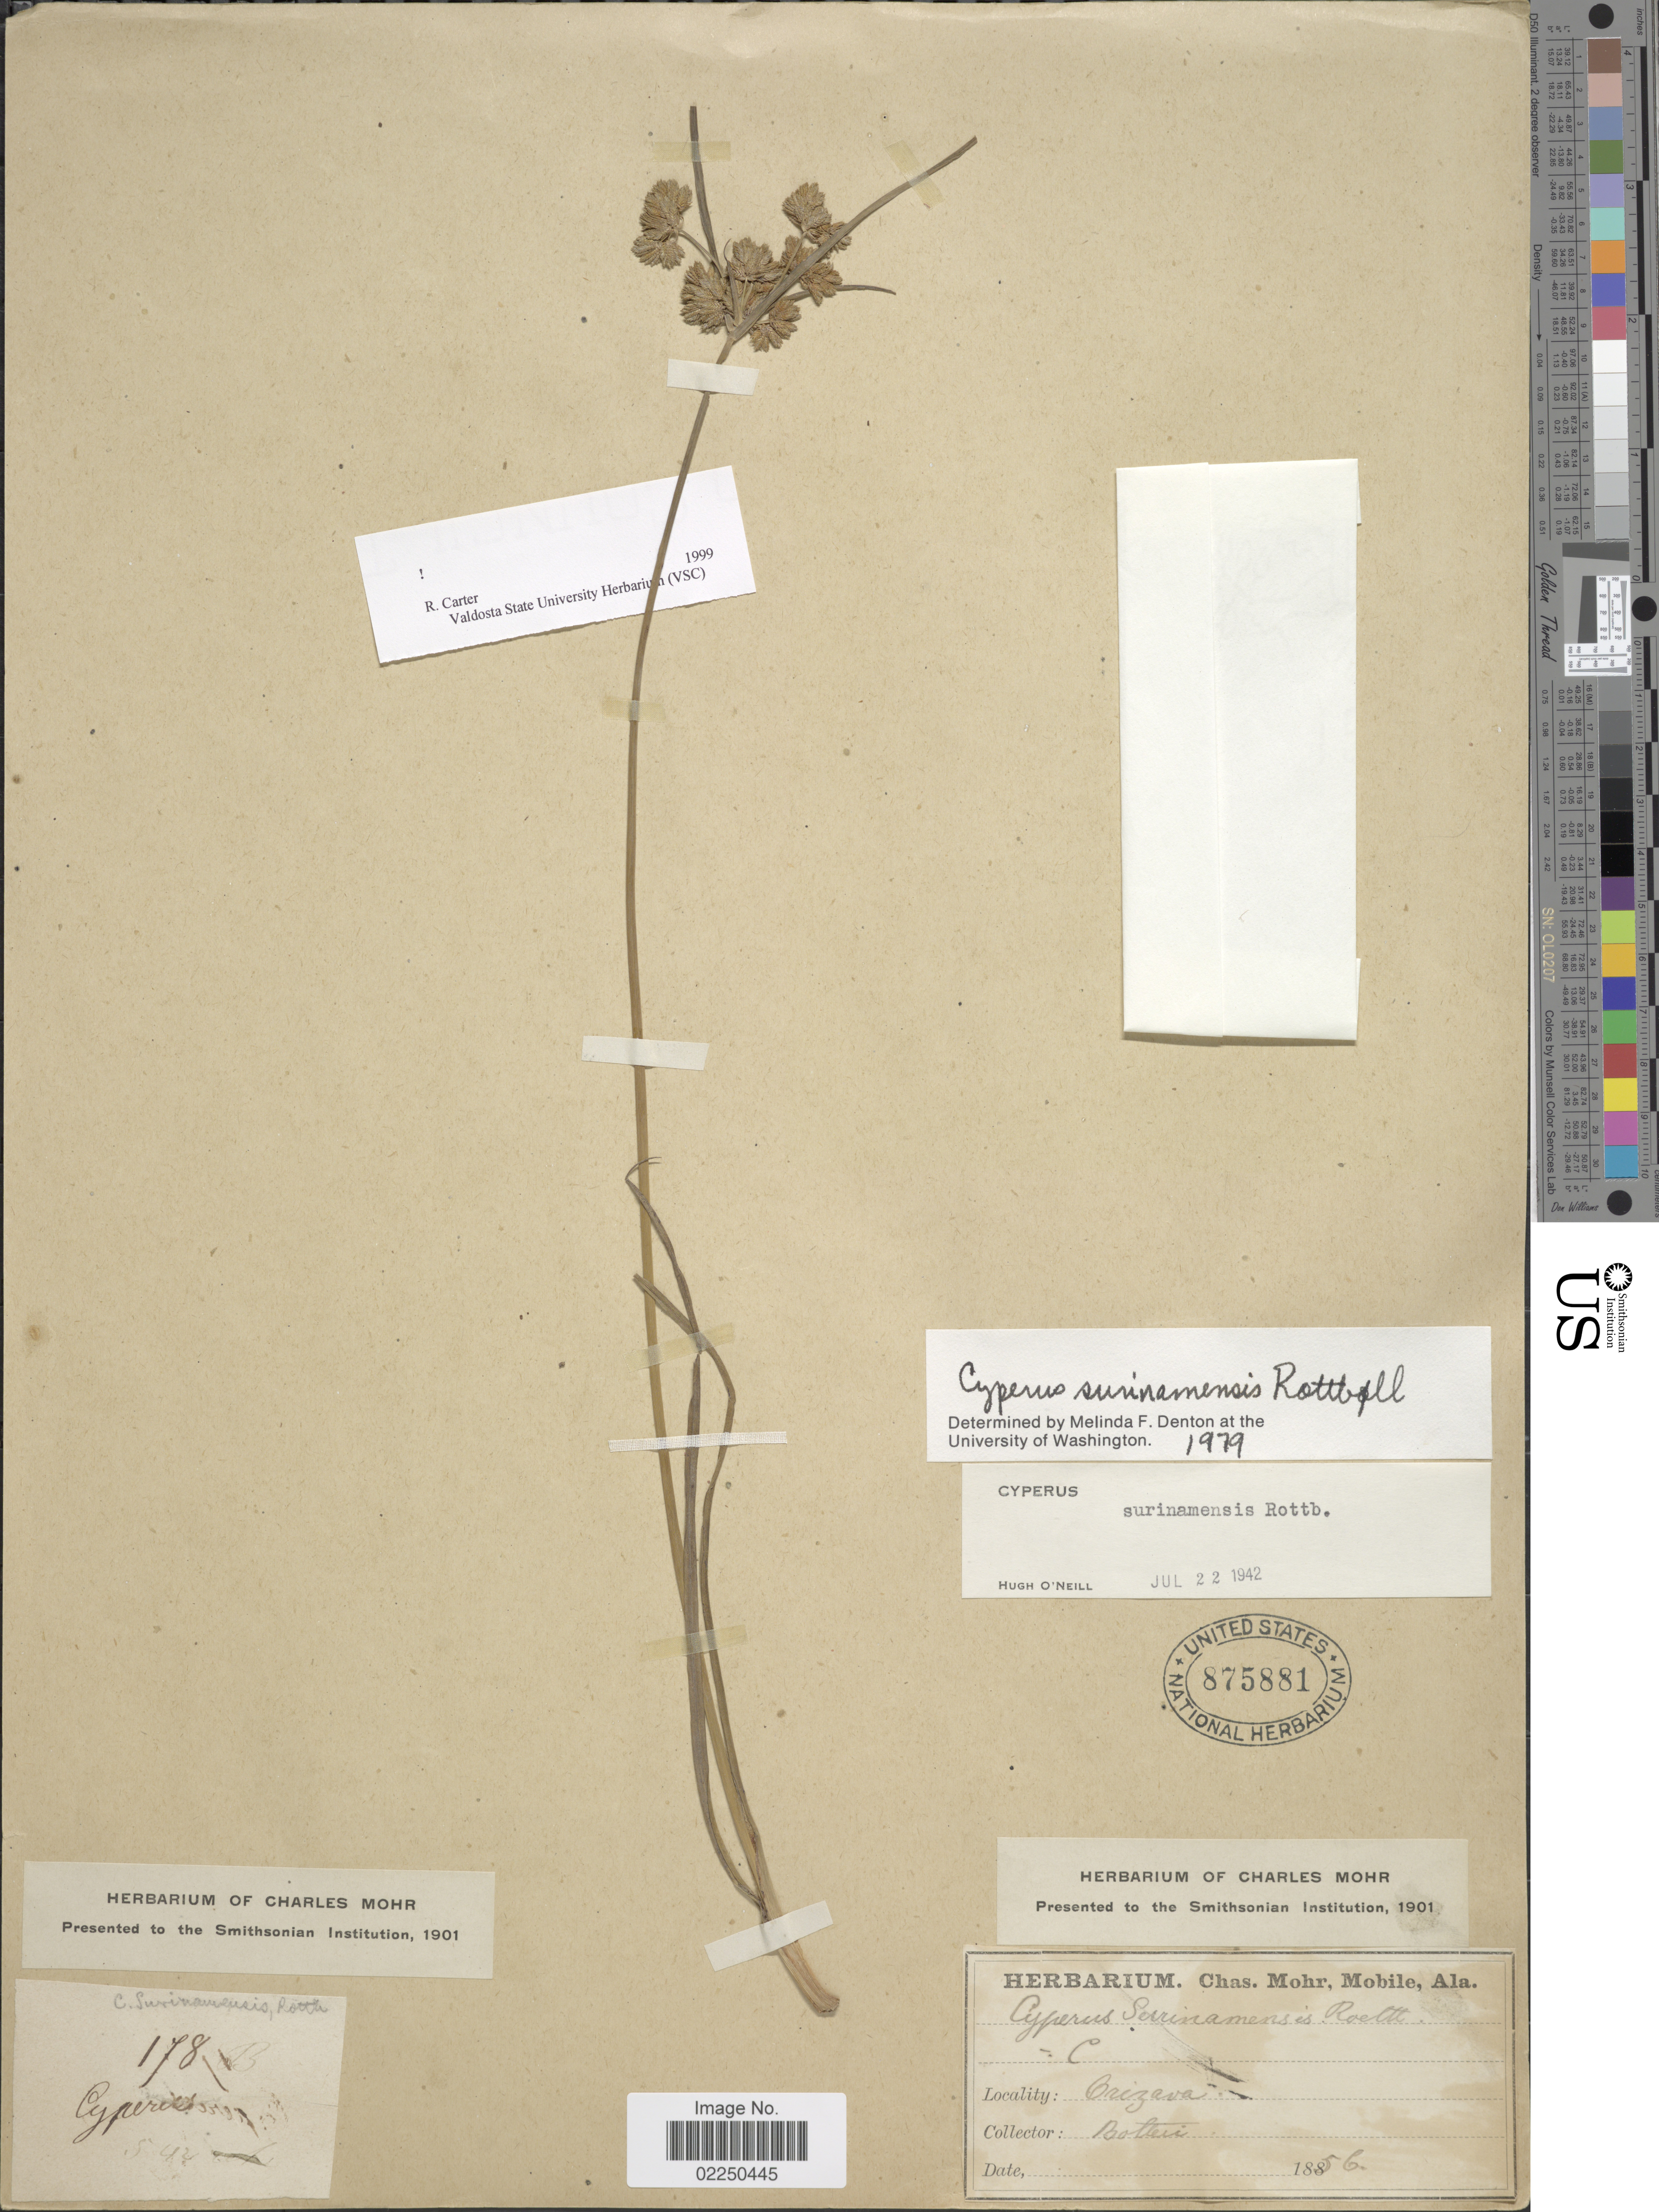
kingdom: Plantae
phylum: Tracheophyta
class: Liliopsida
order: Poales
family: Cyperaceae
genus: Cyperus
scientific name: Cyperus surinamensis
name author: Rottb.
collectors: -. Botteri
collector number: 178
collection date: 1856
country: Mexico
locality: Orizaba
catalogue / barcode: US 875881